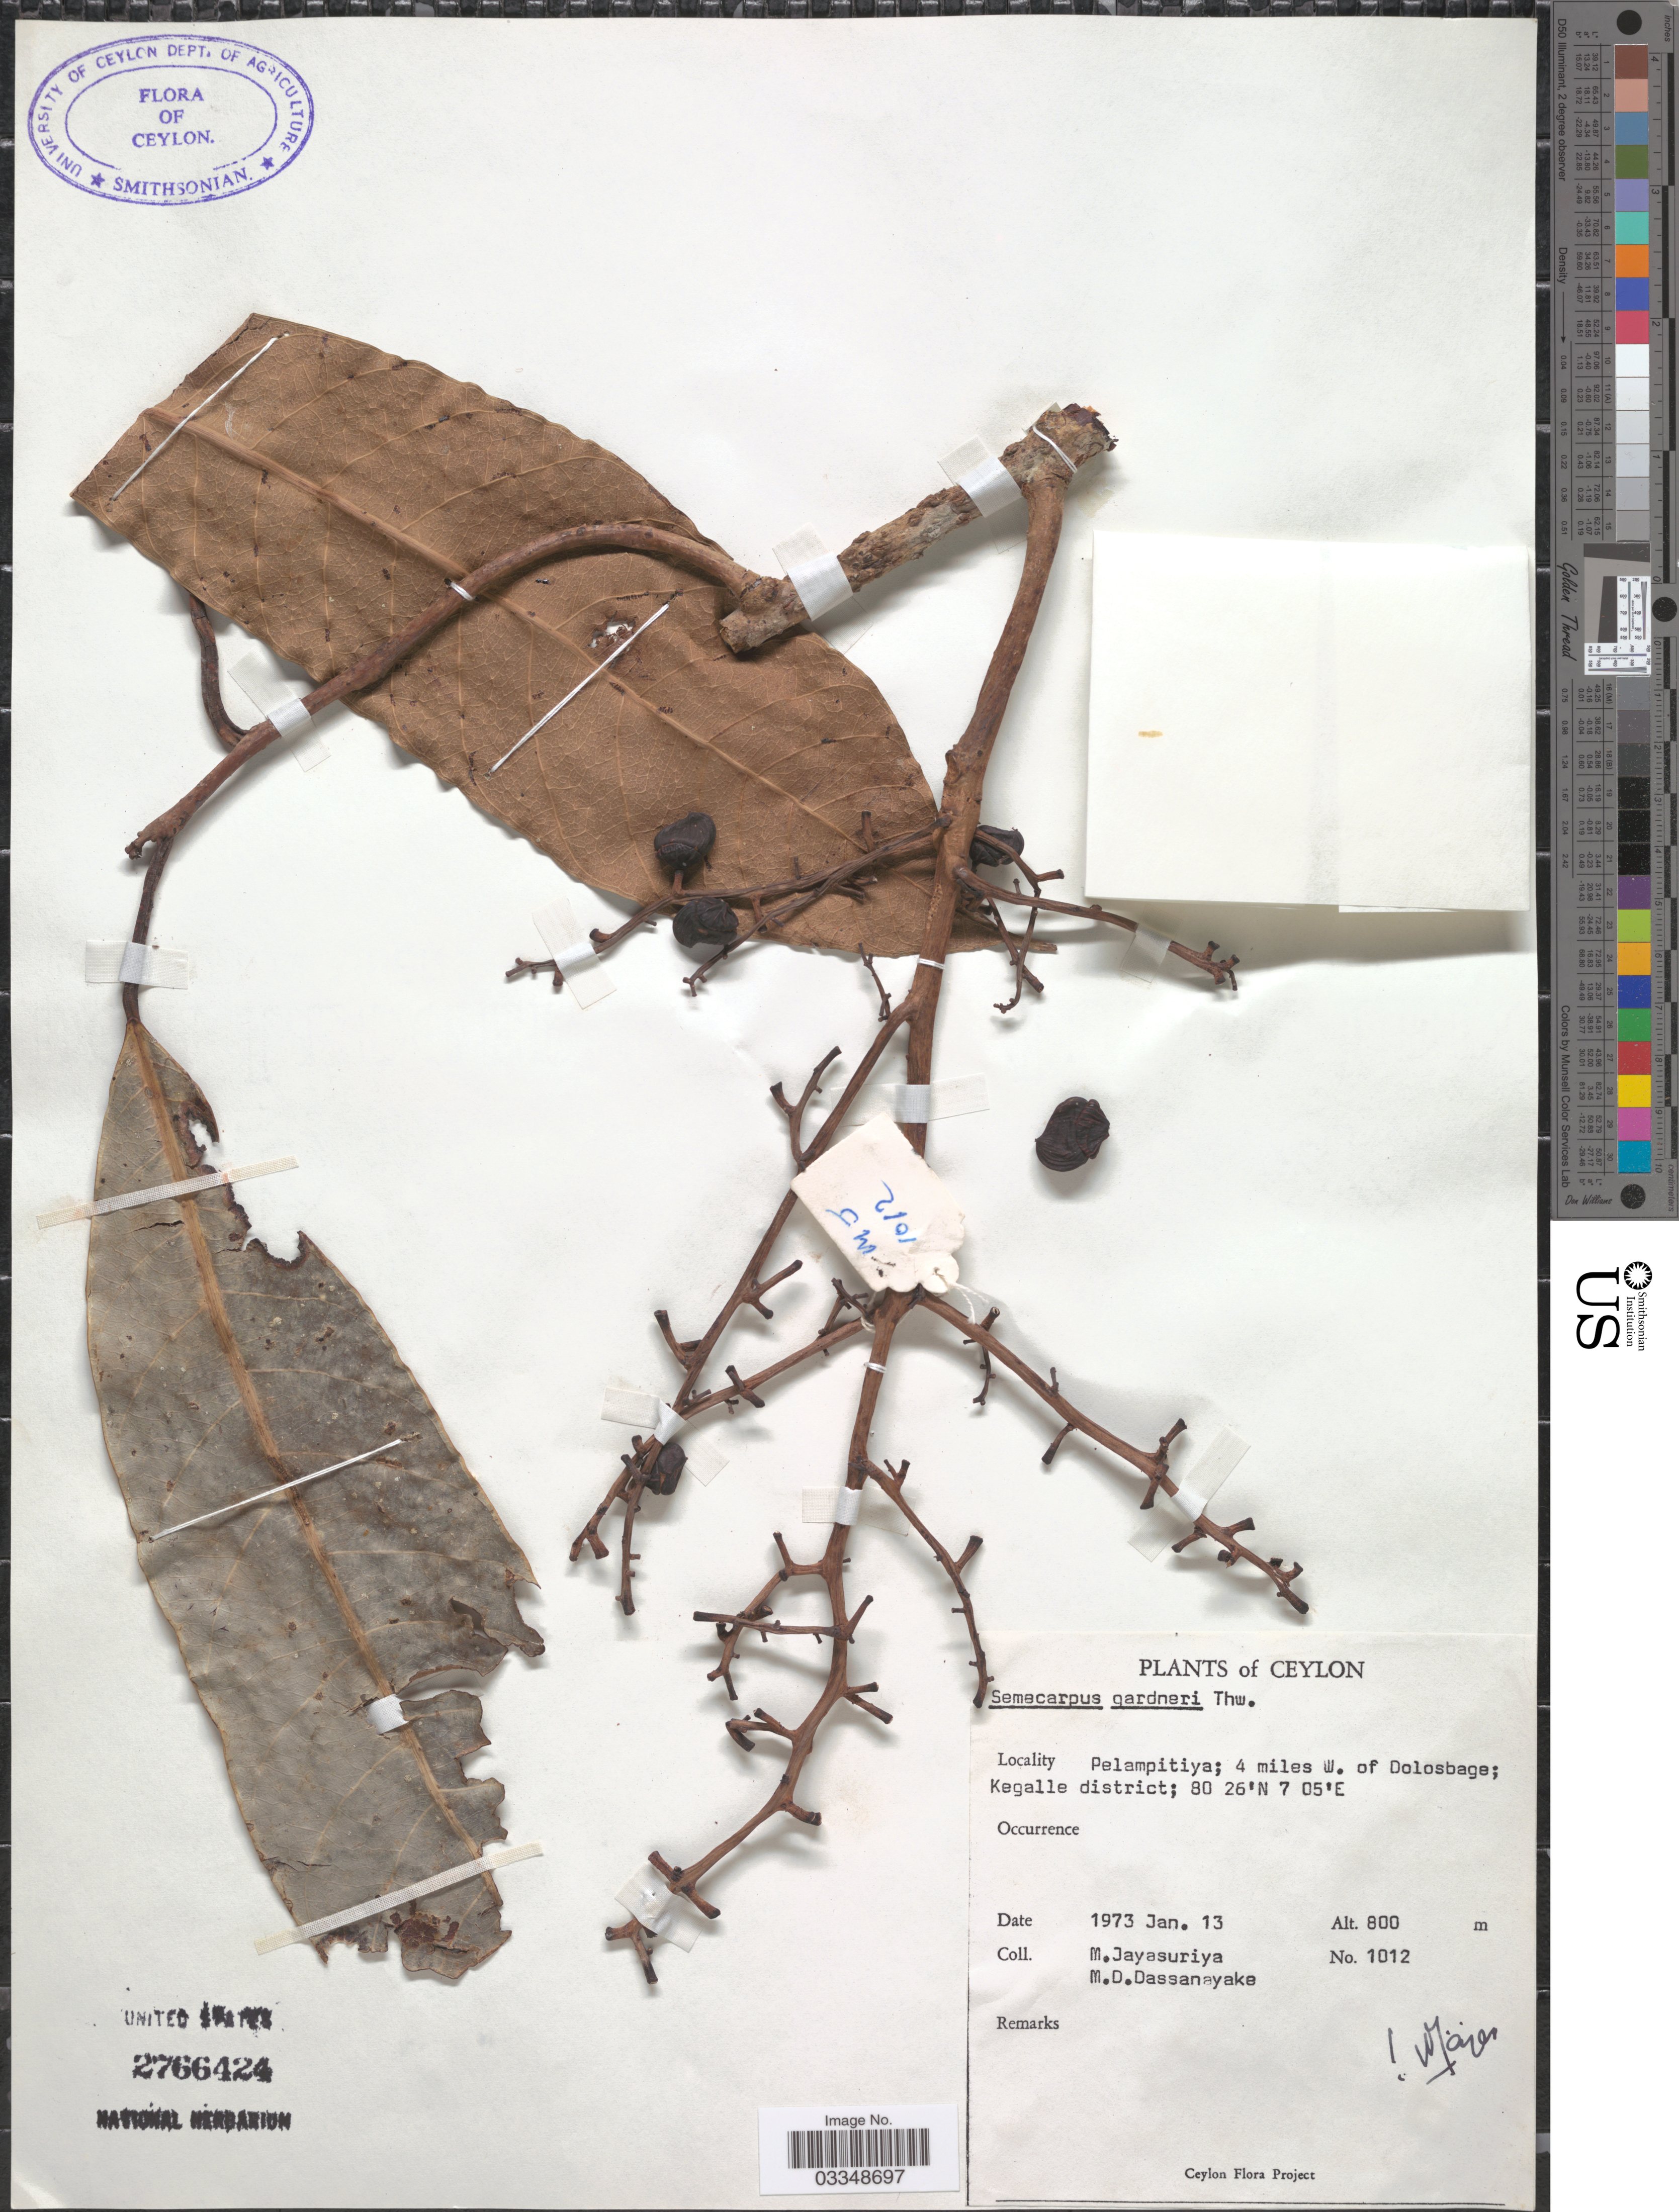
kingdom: Plantae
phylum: Tracheophyta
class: Magnoliopsida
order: Sapindales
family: Anacardiaceae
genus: Semecarpus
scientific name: Semecarpus gardneri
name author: Thwaites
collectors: M. Jayasuriya & M. D. Dassanayake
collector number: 1012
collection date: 1973-01-13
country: Sri Lanka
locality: Ceylon. Pelampitiya; 4 miles W. of Dolosbage; Kegalle district.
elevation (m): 800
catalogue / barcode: US 2766424